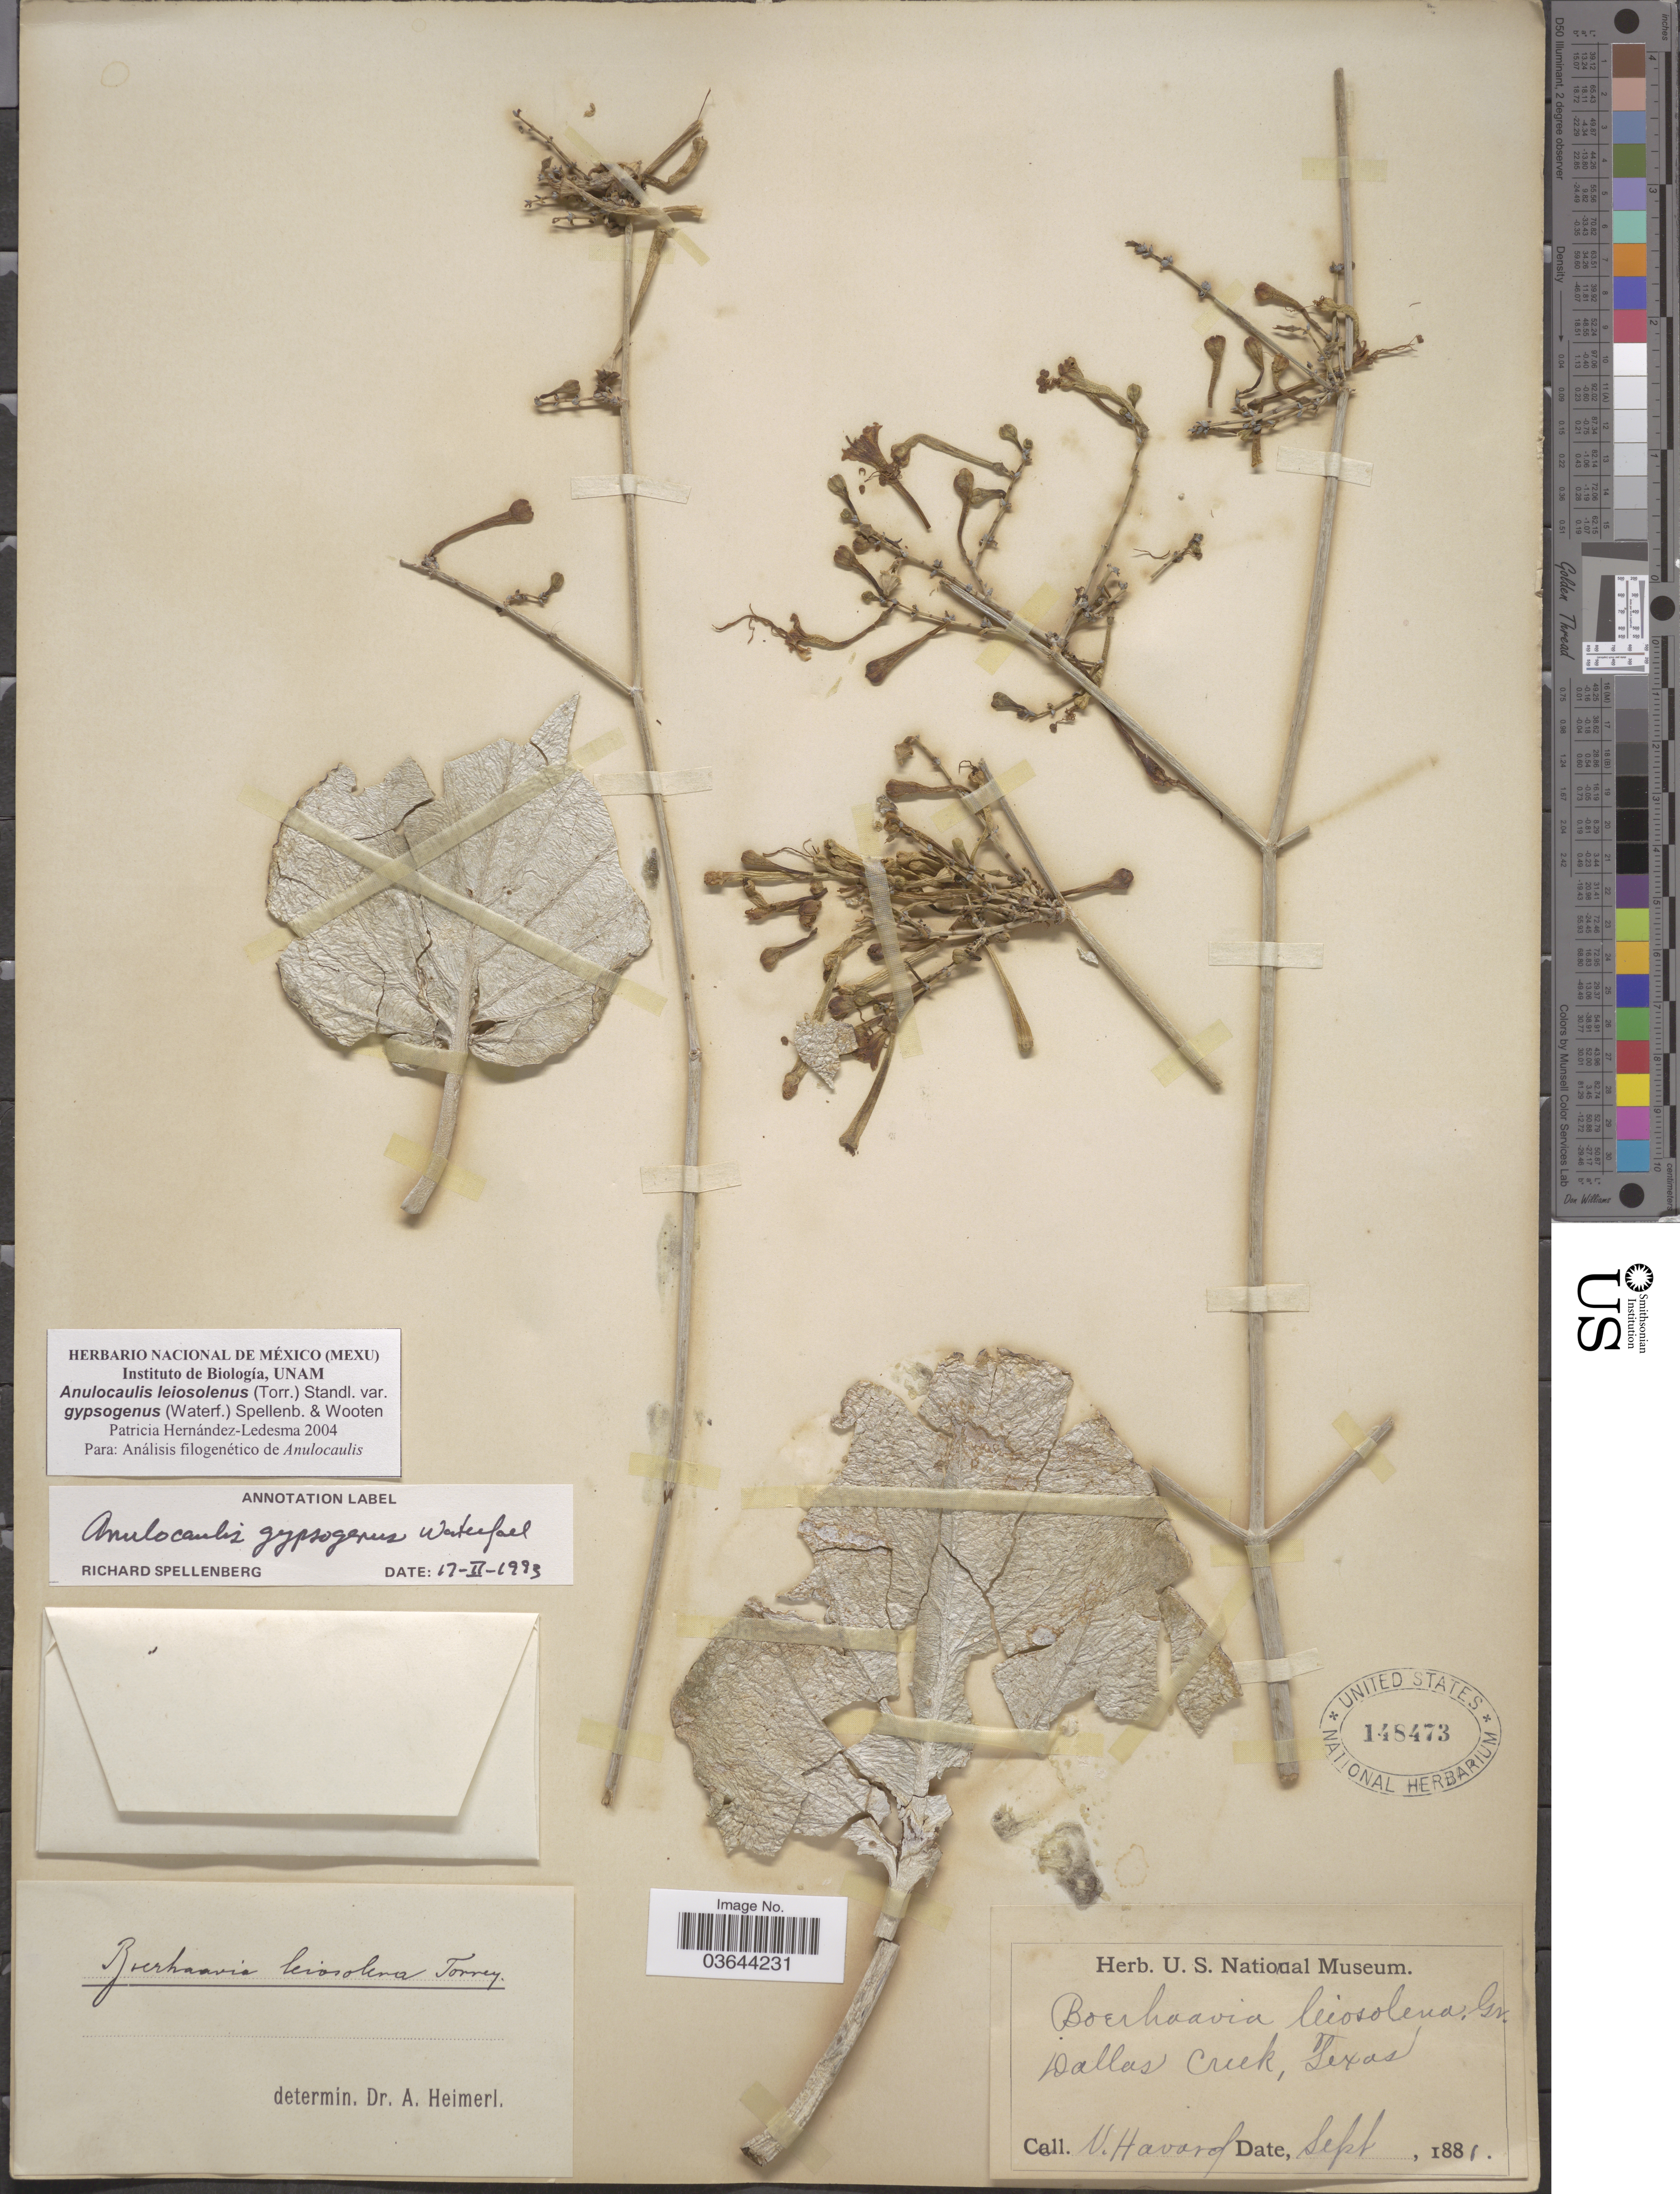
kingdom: Plantae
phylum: Tracheophyta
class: Magnoliopsida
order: Caryophyllales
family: Nyctaginaceae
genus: Anulocaulis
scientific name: Anulocaulis leiosolenus var. gypsogenus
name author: (Waterf.) Spellenb. & Wootten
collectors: V. Havard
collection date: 1881-09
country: United States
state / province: Texas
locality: Dallas Creek.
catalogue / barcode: US 148473